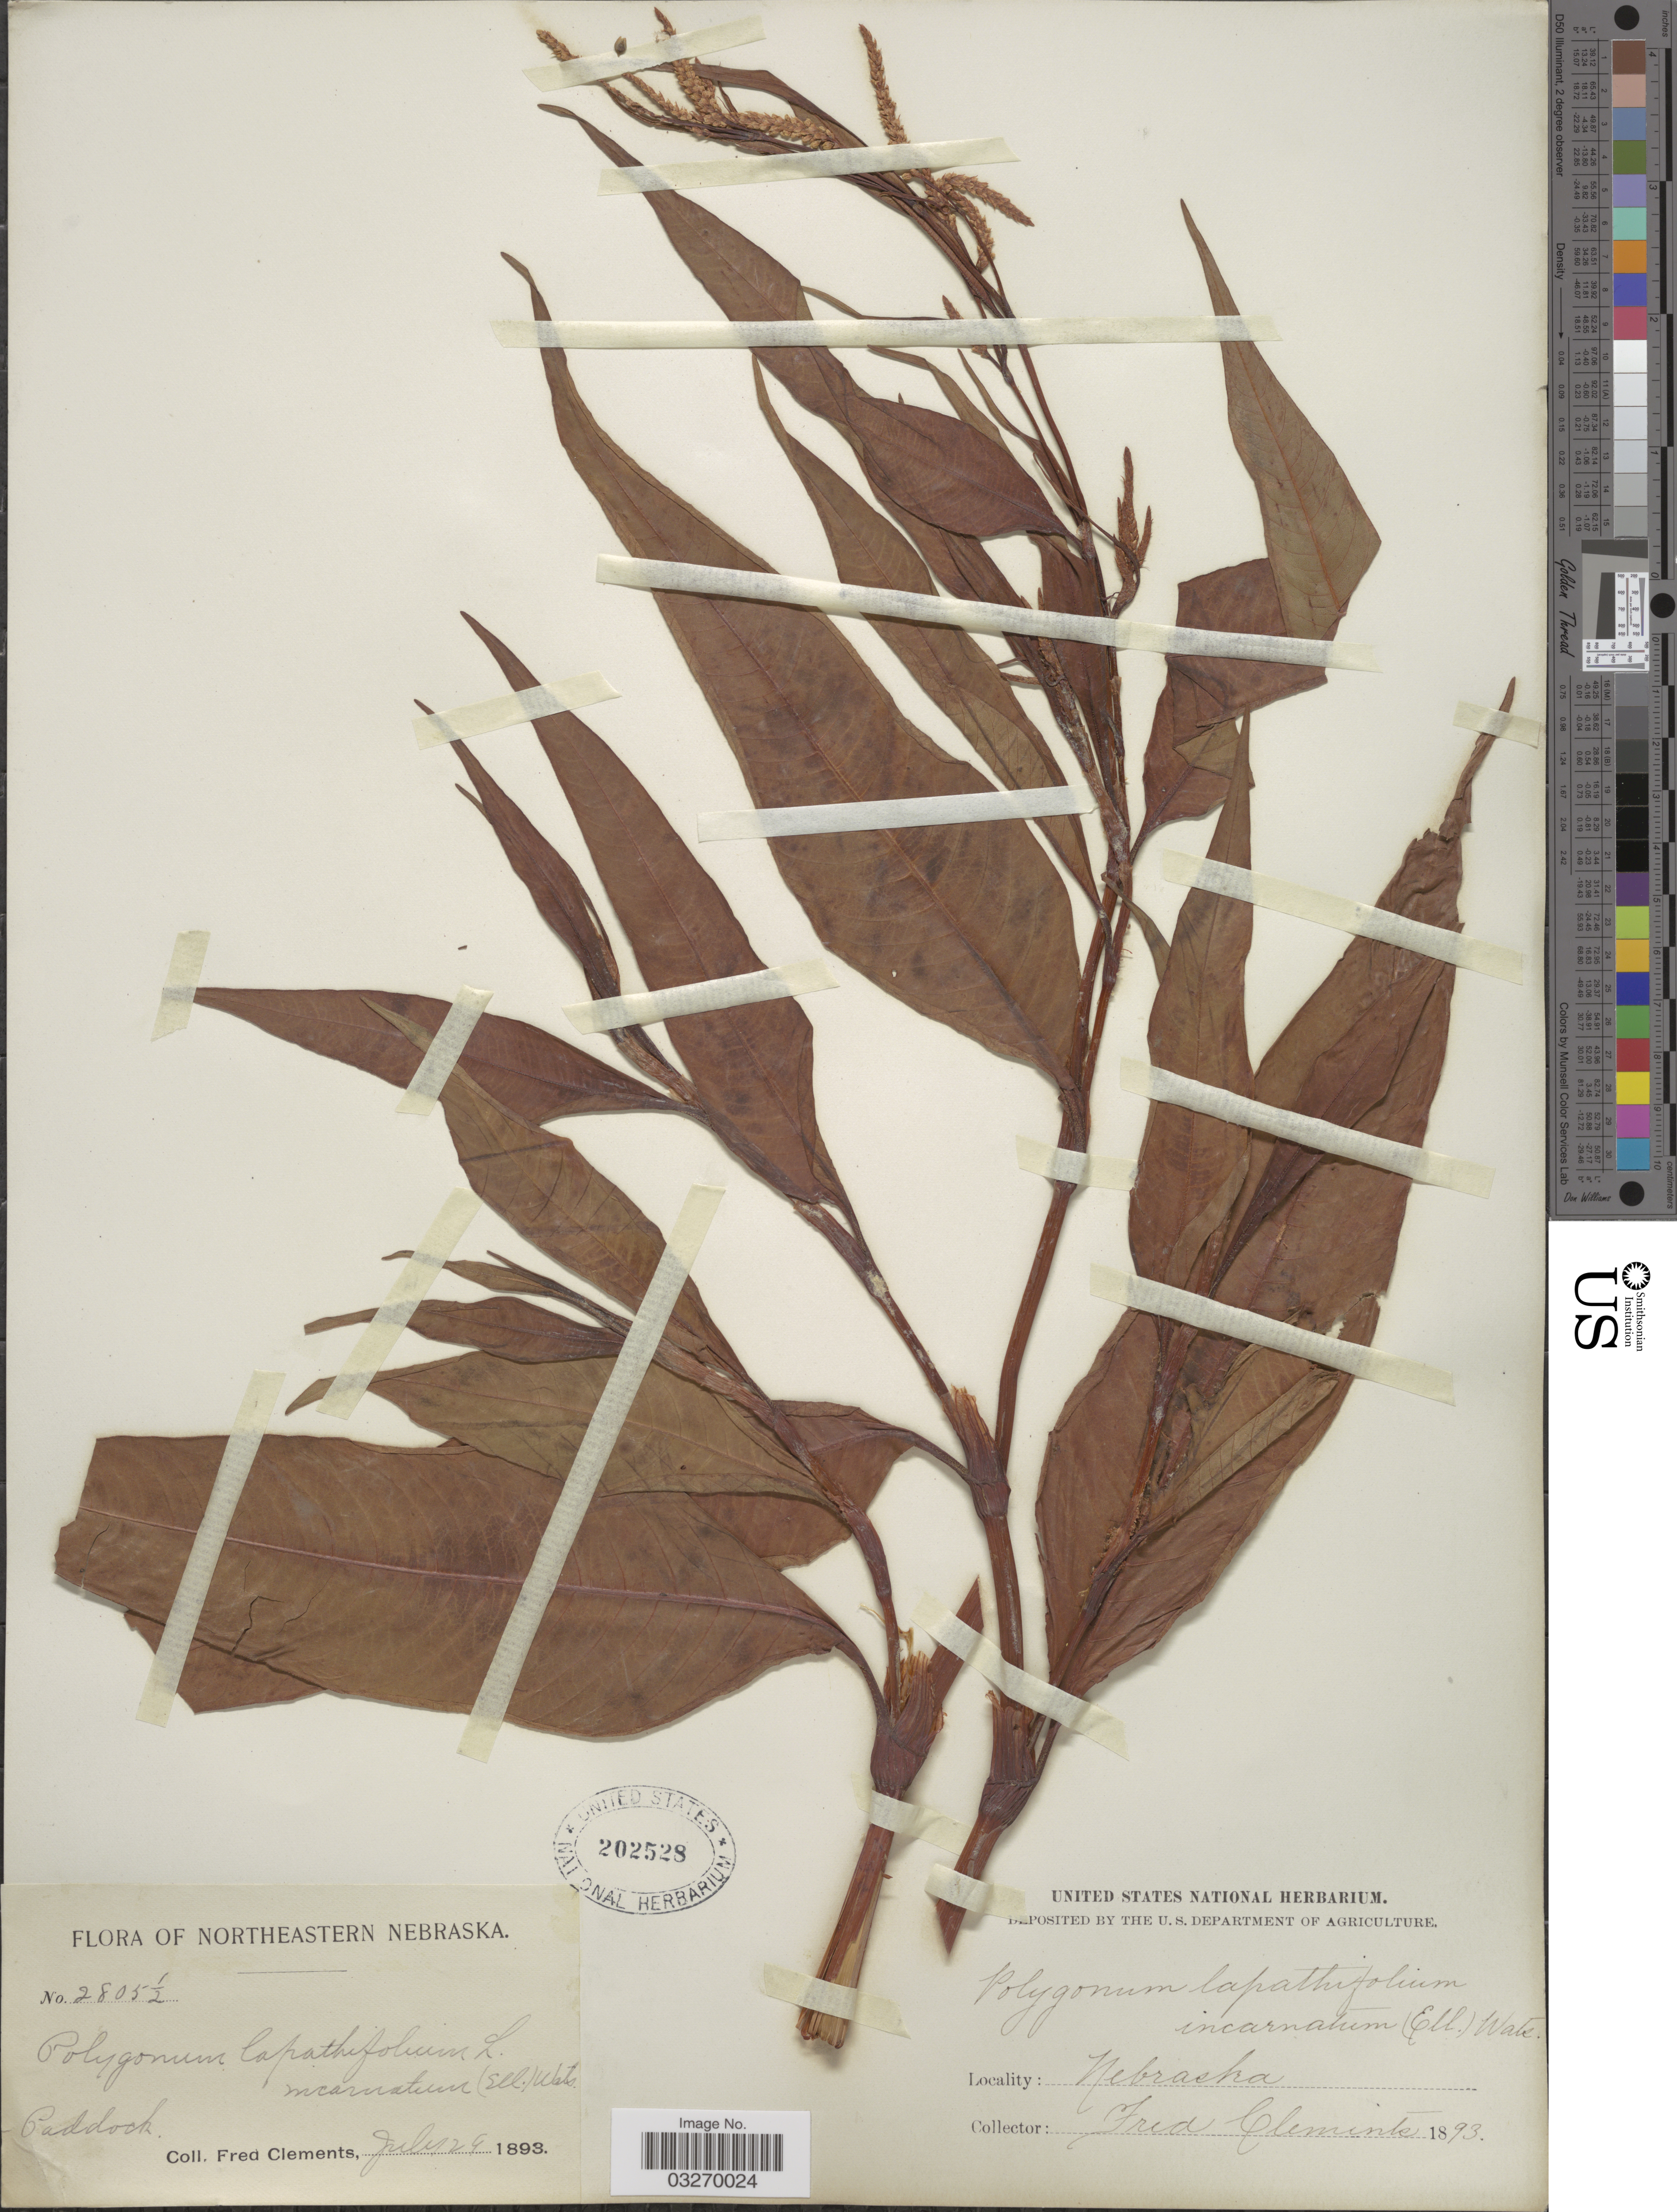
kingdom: Plantae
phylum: Tracheophyta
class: Magnoliopsida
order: Caryophyllales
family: Polygonaceae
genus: Persicaria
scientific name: Persicaria lapathifolia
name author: (L.) Delarbre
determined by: Atha, D. E.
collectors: F. Clements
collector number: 2805½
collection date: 1893-07-24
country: United States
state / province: Nebraska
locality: Northeastern Nebraska. Paddock.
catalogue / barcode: US 202528